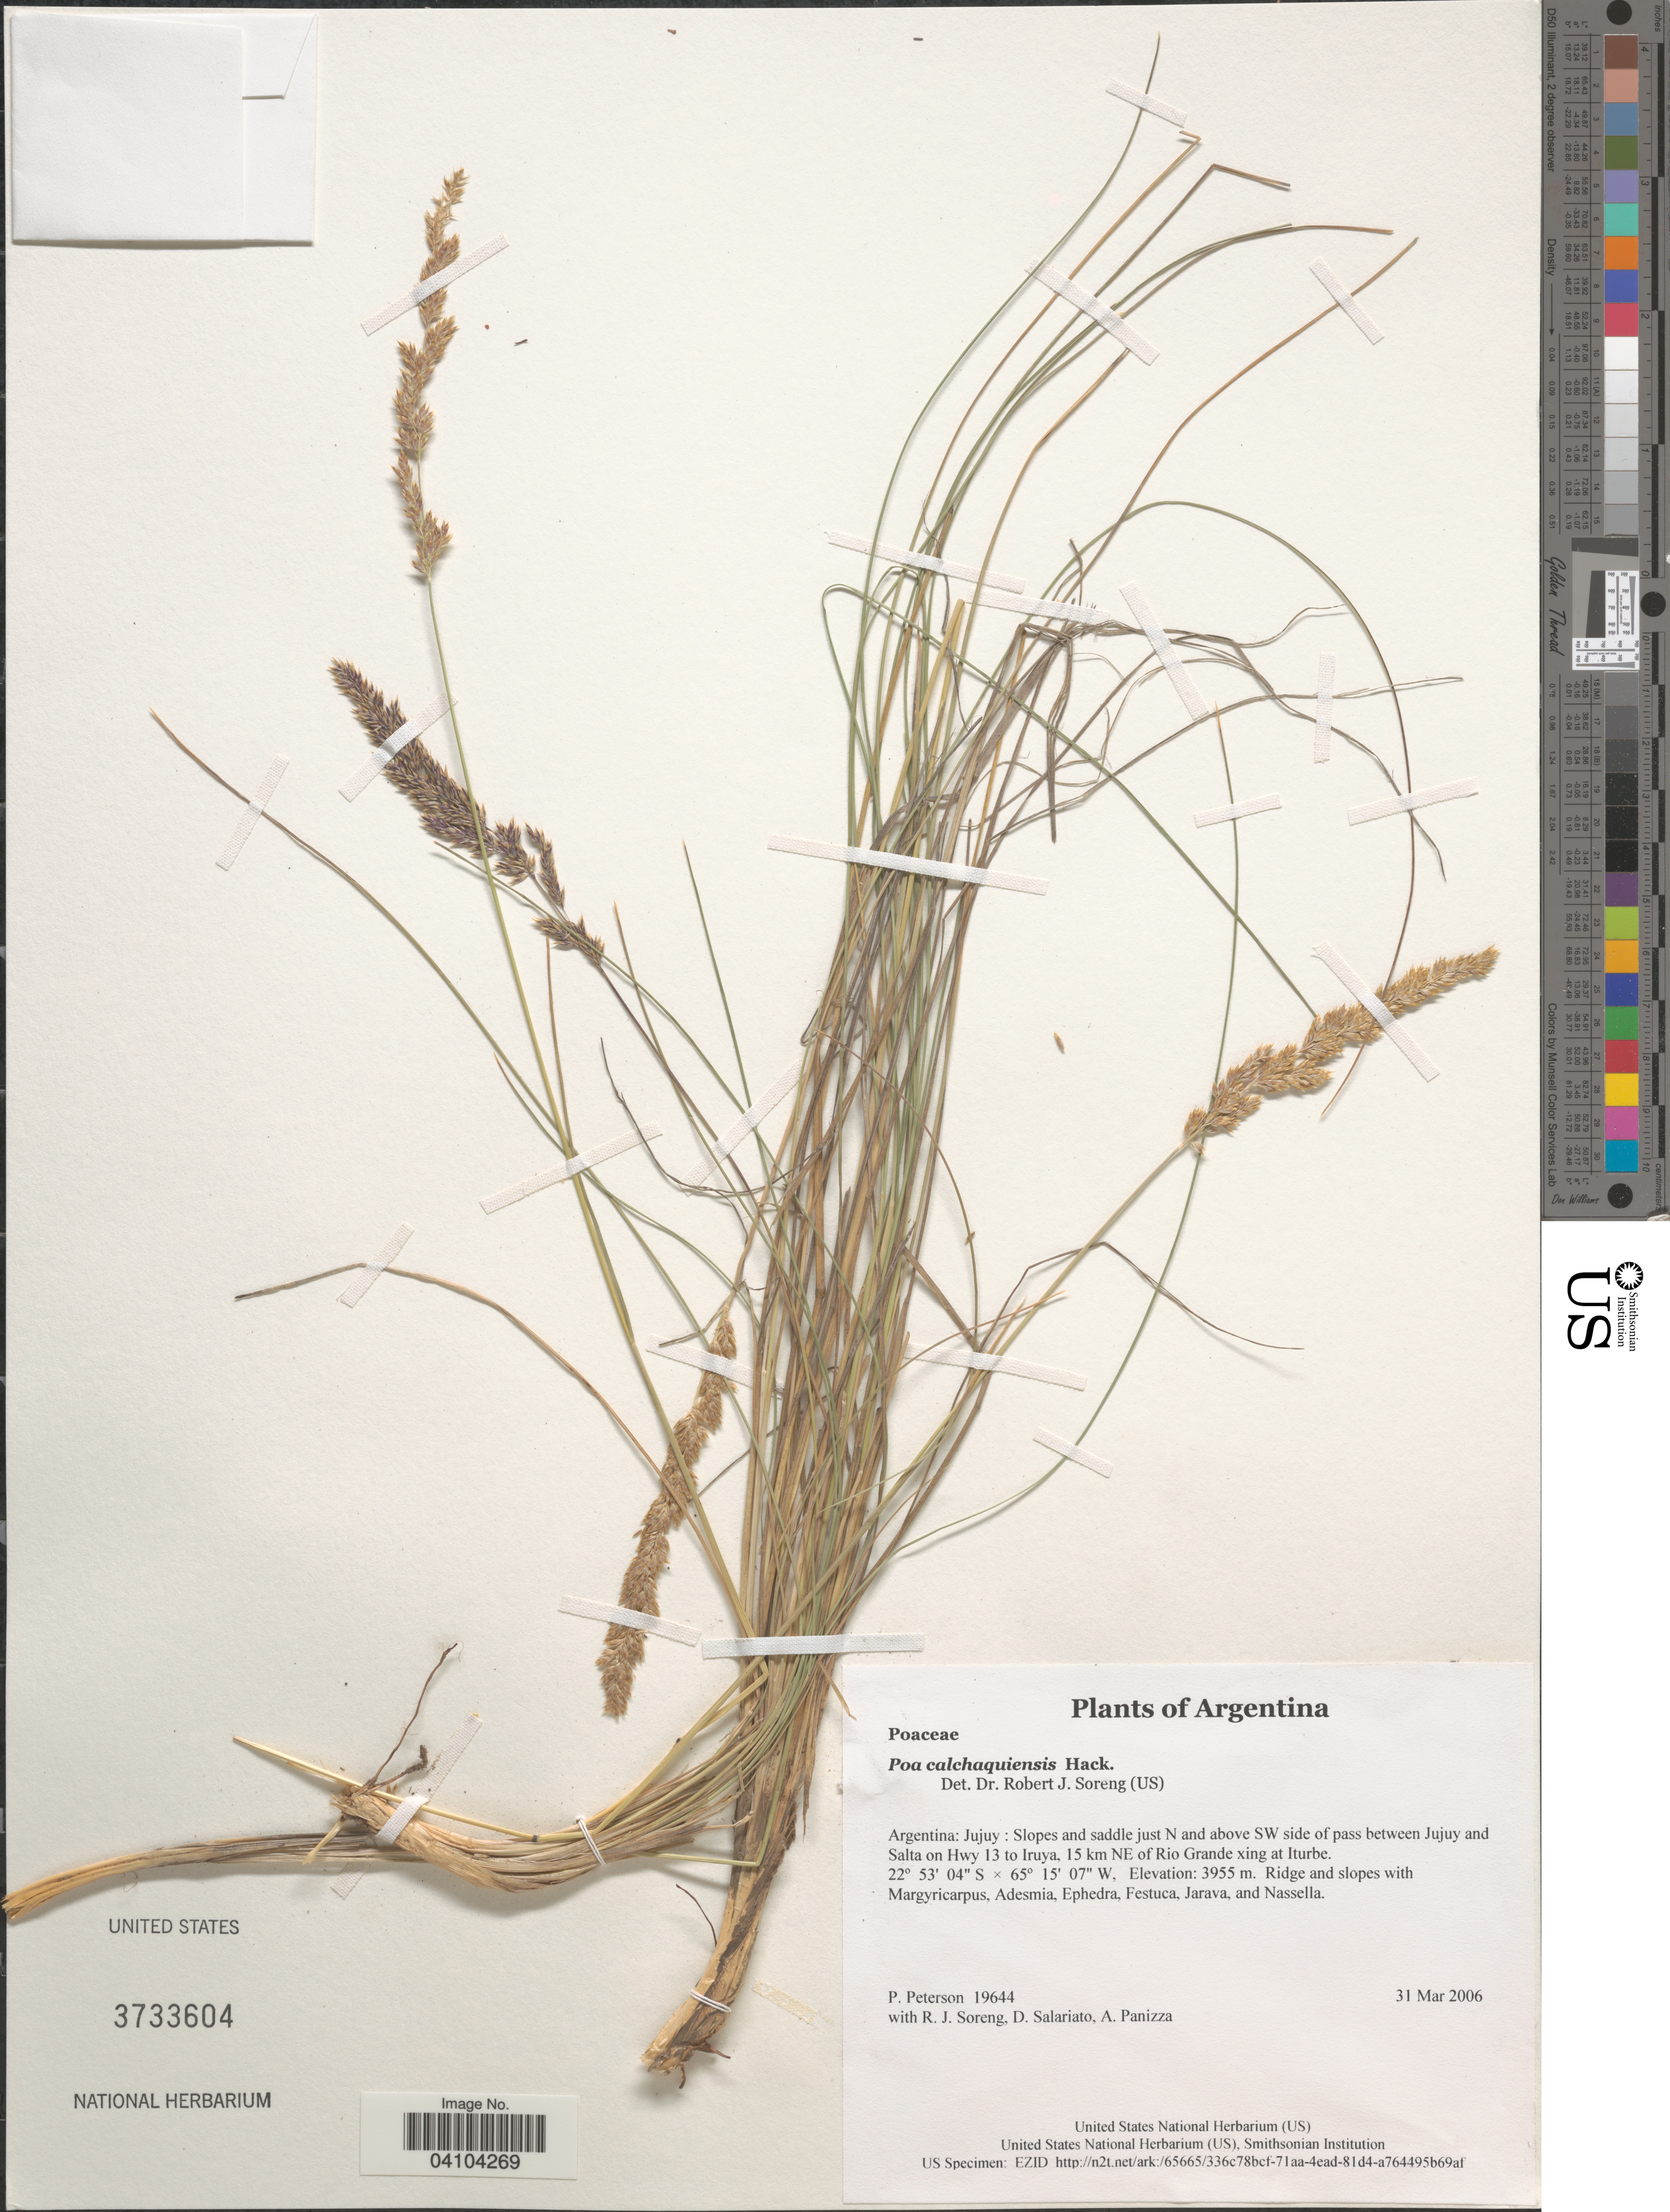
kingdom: Plantae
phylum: Tracheophyta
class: Liliopsida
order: Poales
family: Poaceae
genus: Poa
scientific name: Poa calchaquiensis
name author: Hack.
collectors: P. Peterson, R. J. Soreng, D. Salariato & A. Panizza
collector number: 19644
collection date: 2006-03-31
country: Argentina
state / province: Jujuy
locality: Slopes and saddle just N and above SW side of pass between Jujuy and Salta on Hwy 13 to Iruya, 15 km NE of Rio Grande xing at Iturbe.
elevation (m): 3955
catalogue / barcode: US 3733604